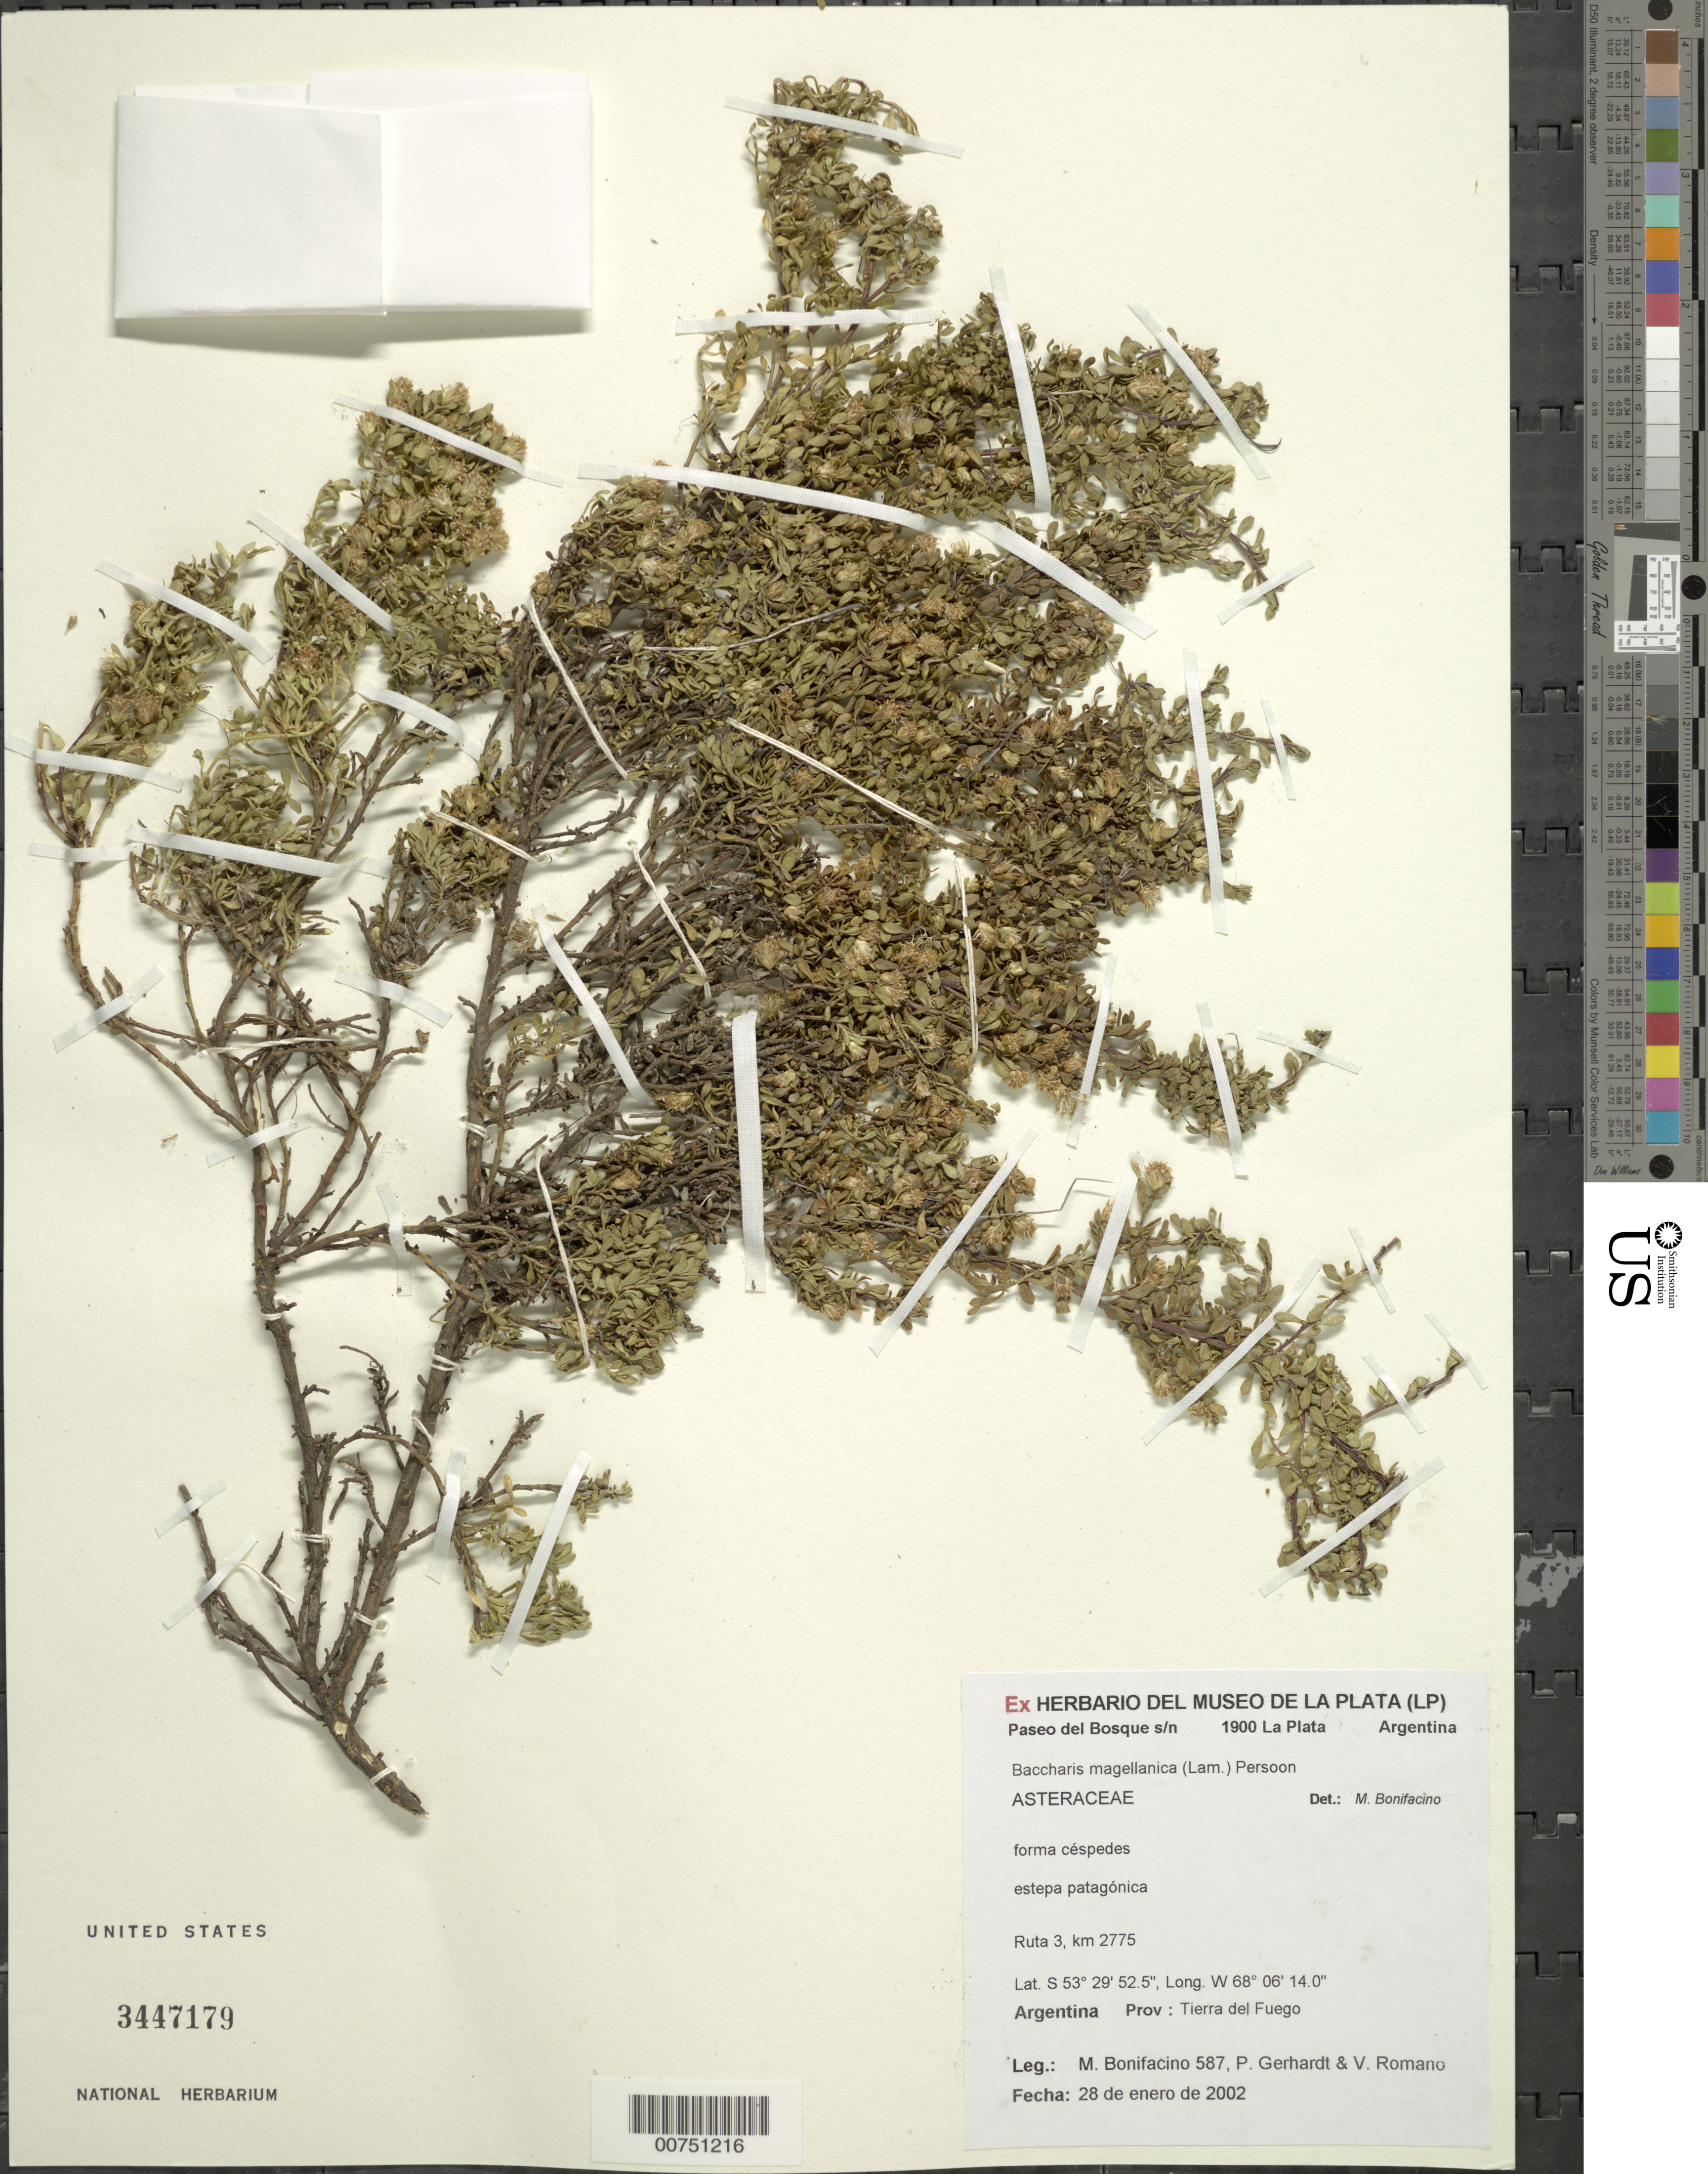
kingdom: Plantae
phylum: Tracheophyta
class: Magnoliopsida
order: Asterales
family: Asteraceae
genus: Baccharis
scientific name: Baccharis magellanica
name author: (Lam.) Pers.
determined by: Bonifacino, José Mauricio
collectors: M. Bonifacino, P. Gerhardt & V. Romano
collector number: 0587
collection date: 2002-01-28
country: Argentina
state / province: Tierra del Fuego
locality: Ruta 3, km 2775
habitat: Estepa patagonica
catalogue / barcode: US 3447179